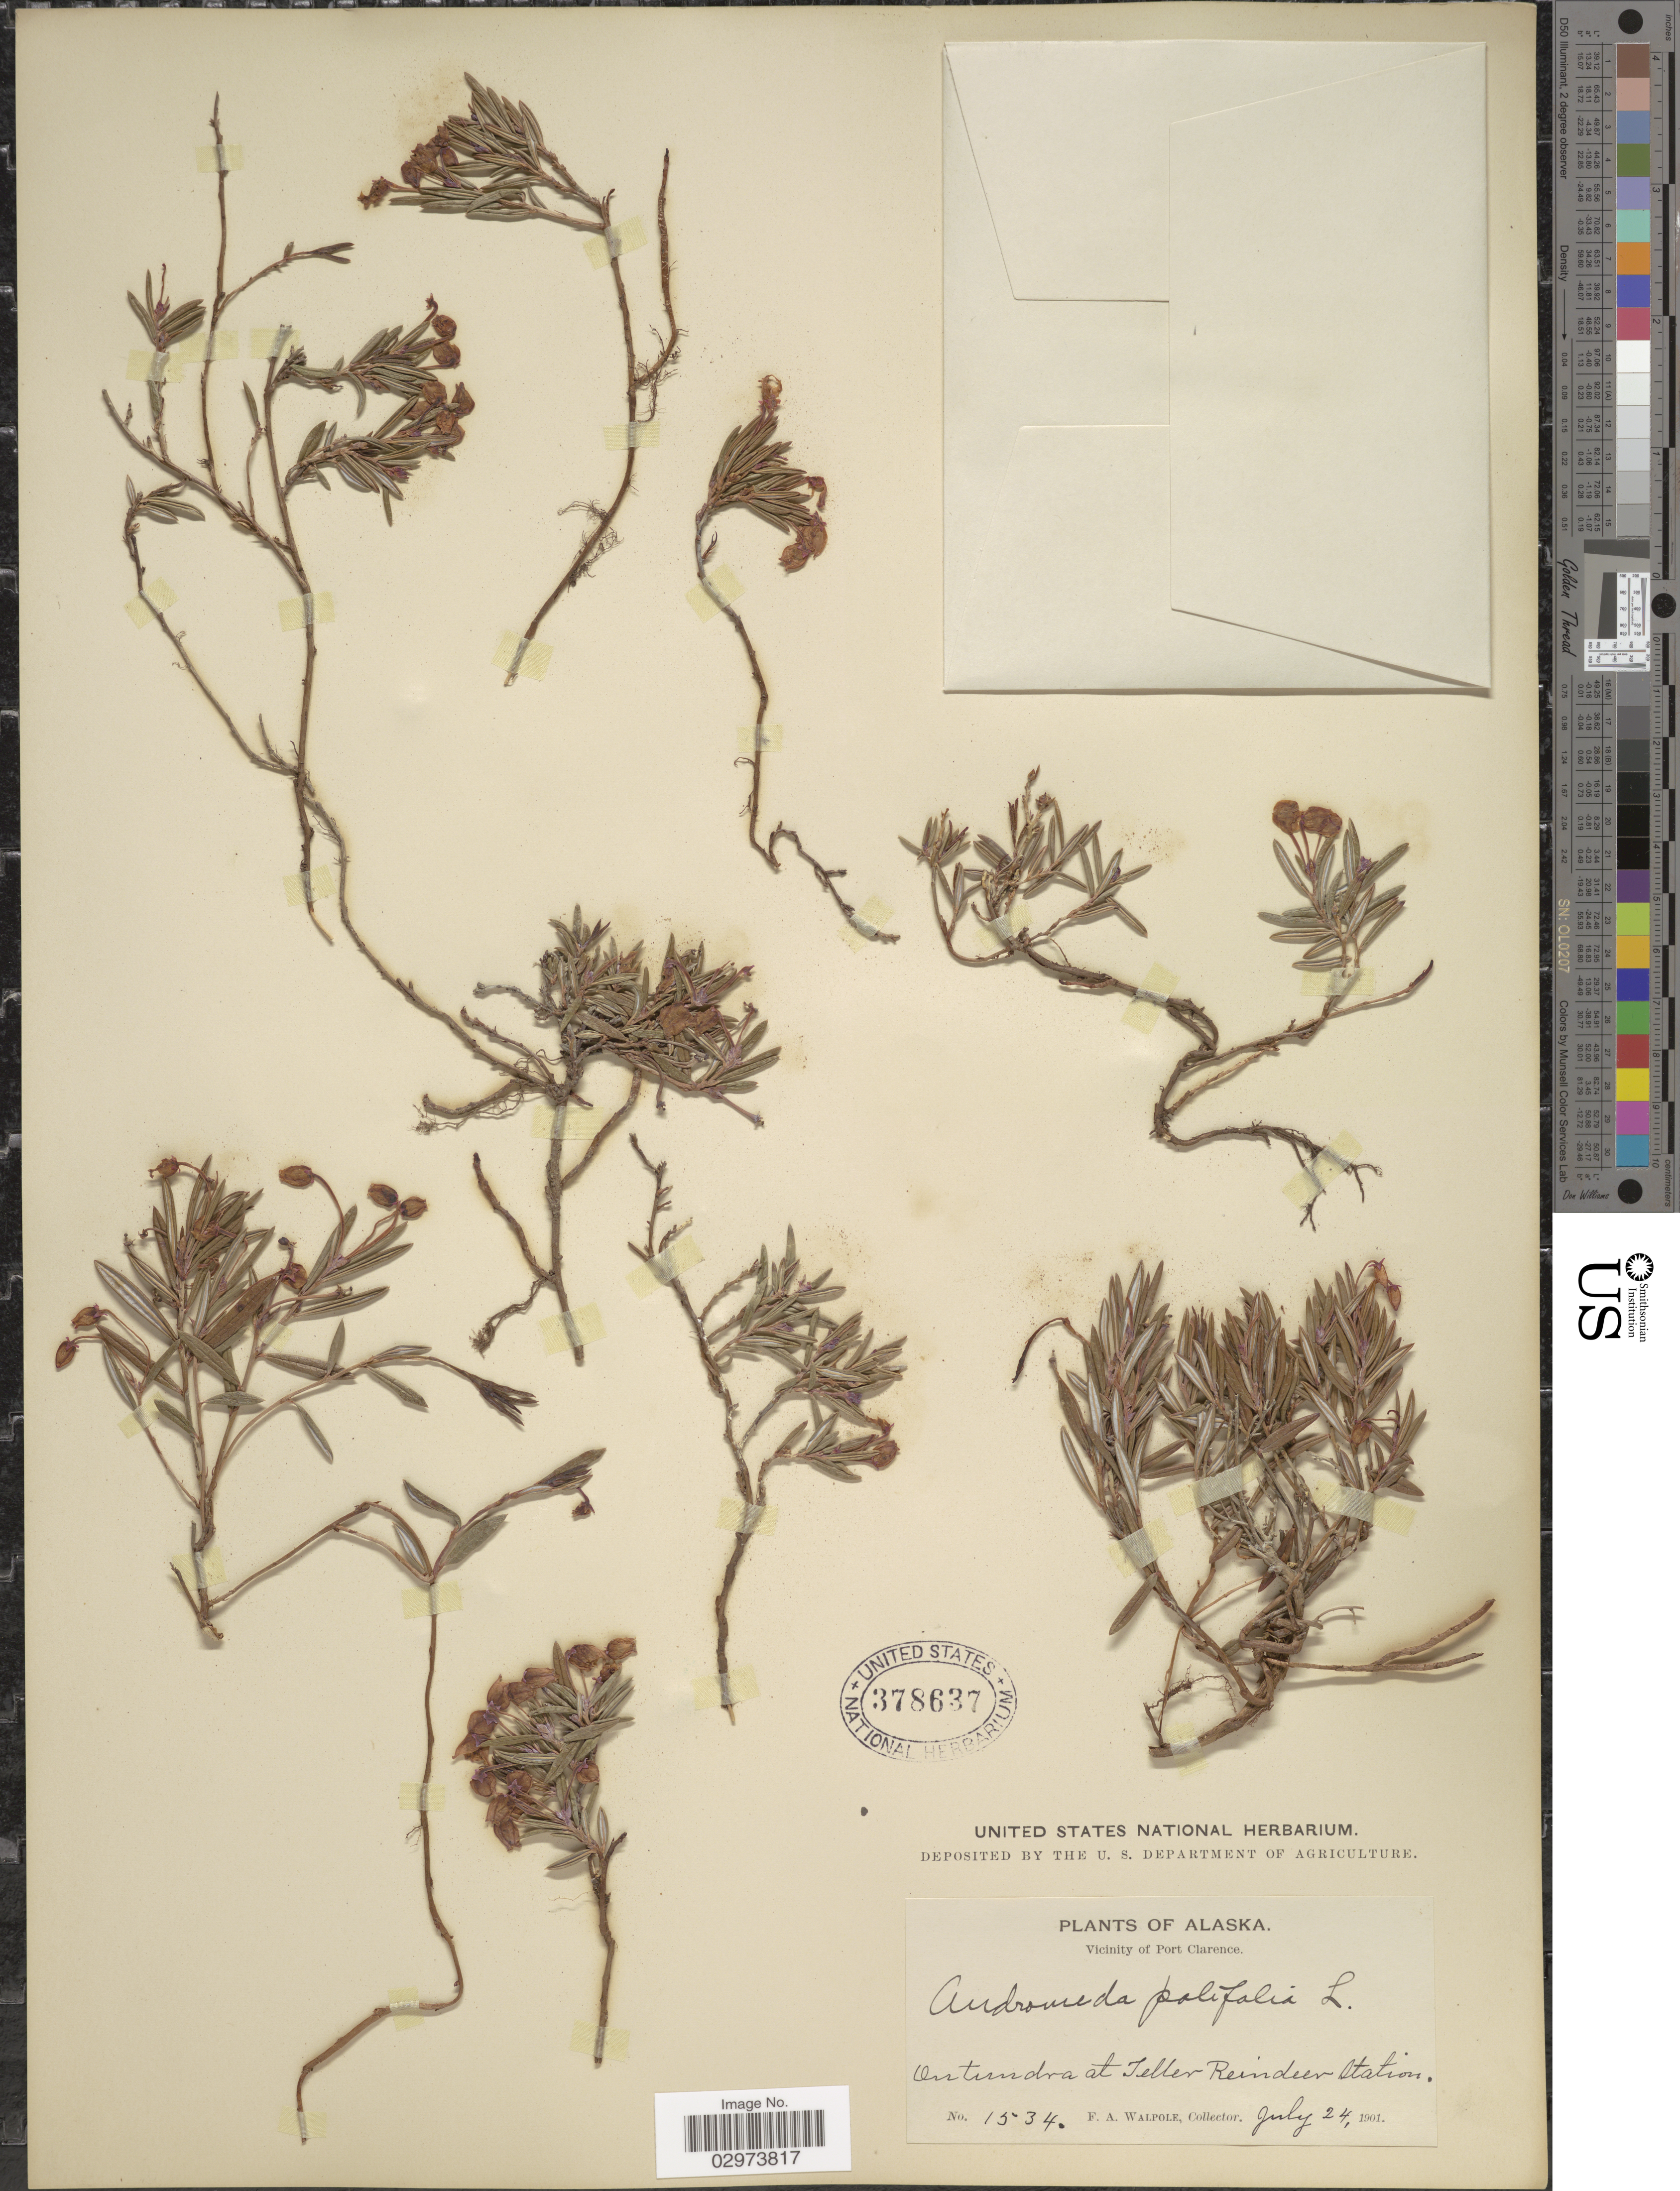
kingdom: Plantae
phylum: Tracheophyta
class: Magnoliopsida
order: Ericales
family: Ericaceae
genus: Andromeda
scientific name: Andromeda polifolia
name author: L.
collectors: F. Walpole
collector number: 1534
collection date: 1901-07-24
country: United States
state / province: Alaska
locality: Vicinity of Port Clarence. On tundra at Teller Reindeer Station.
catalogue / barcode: US 378637